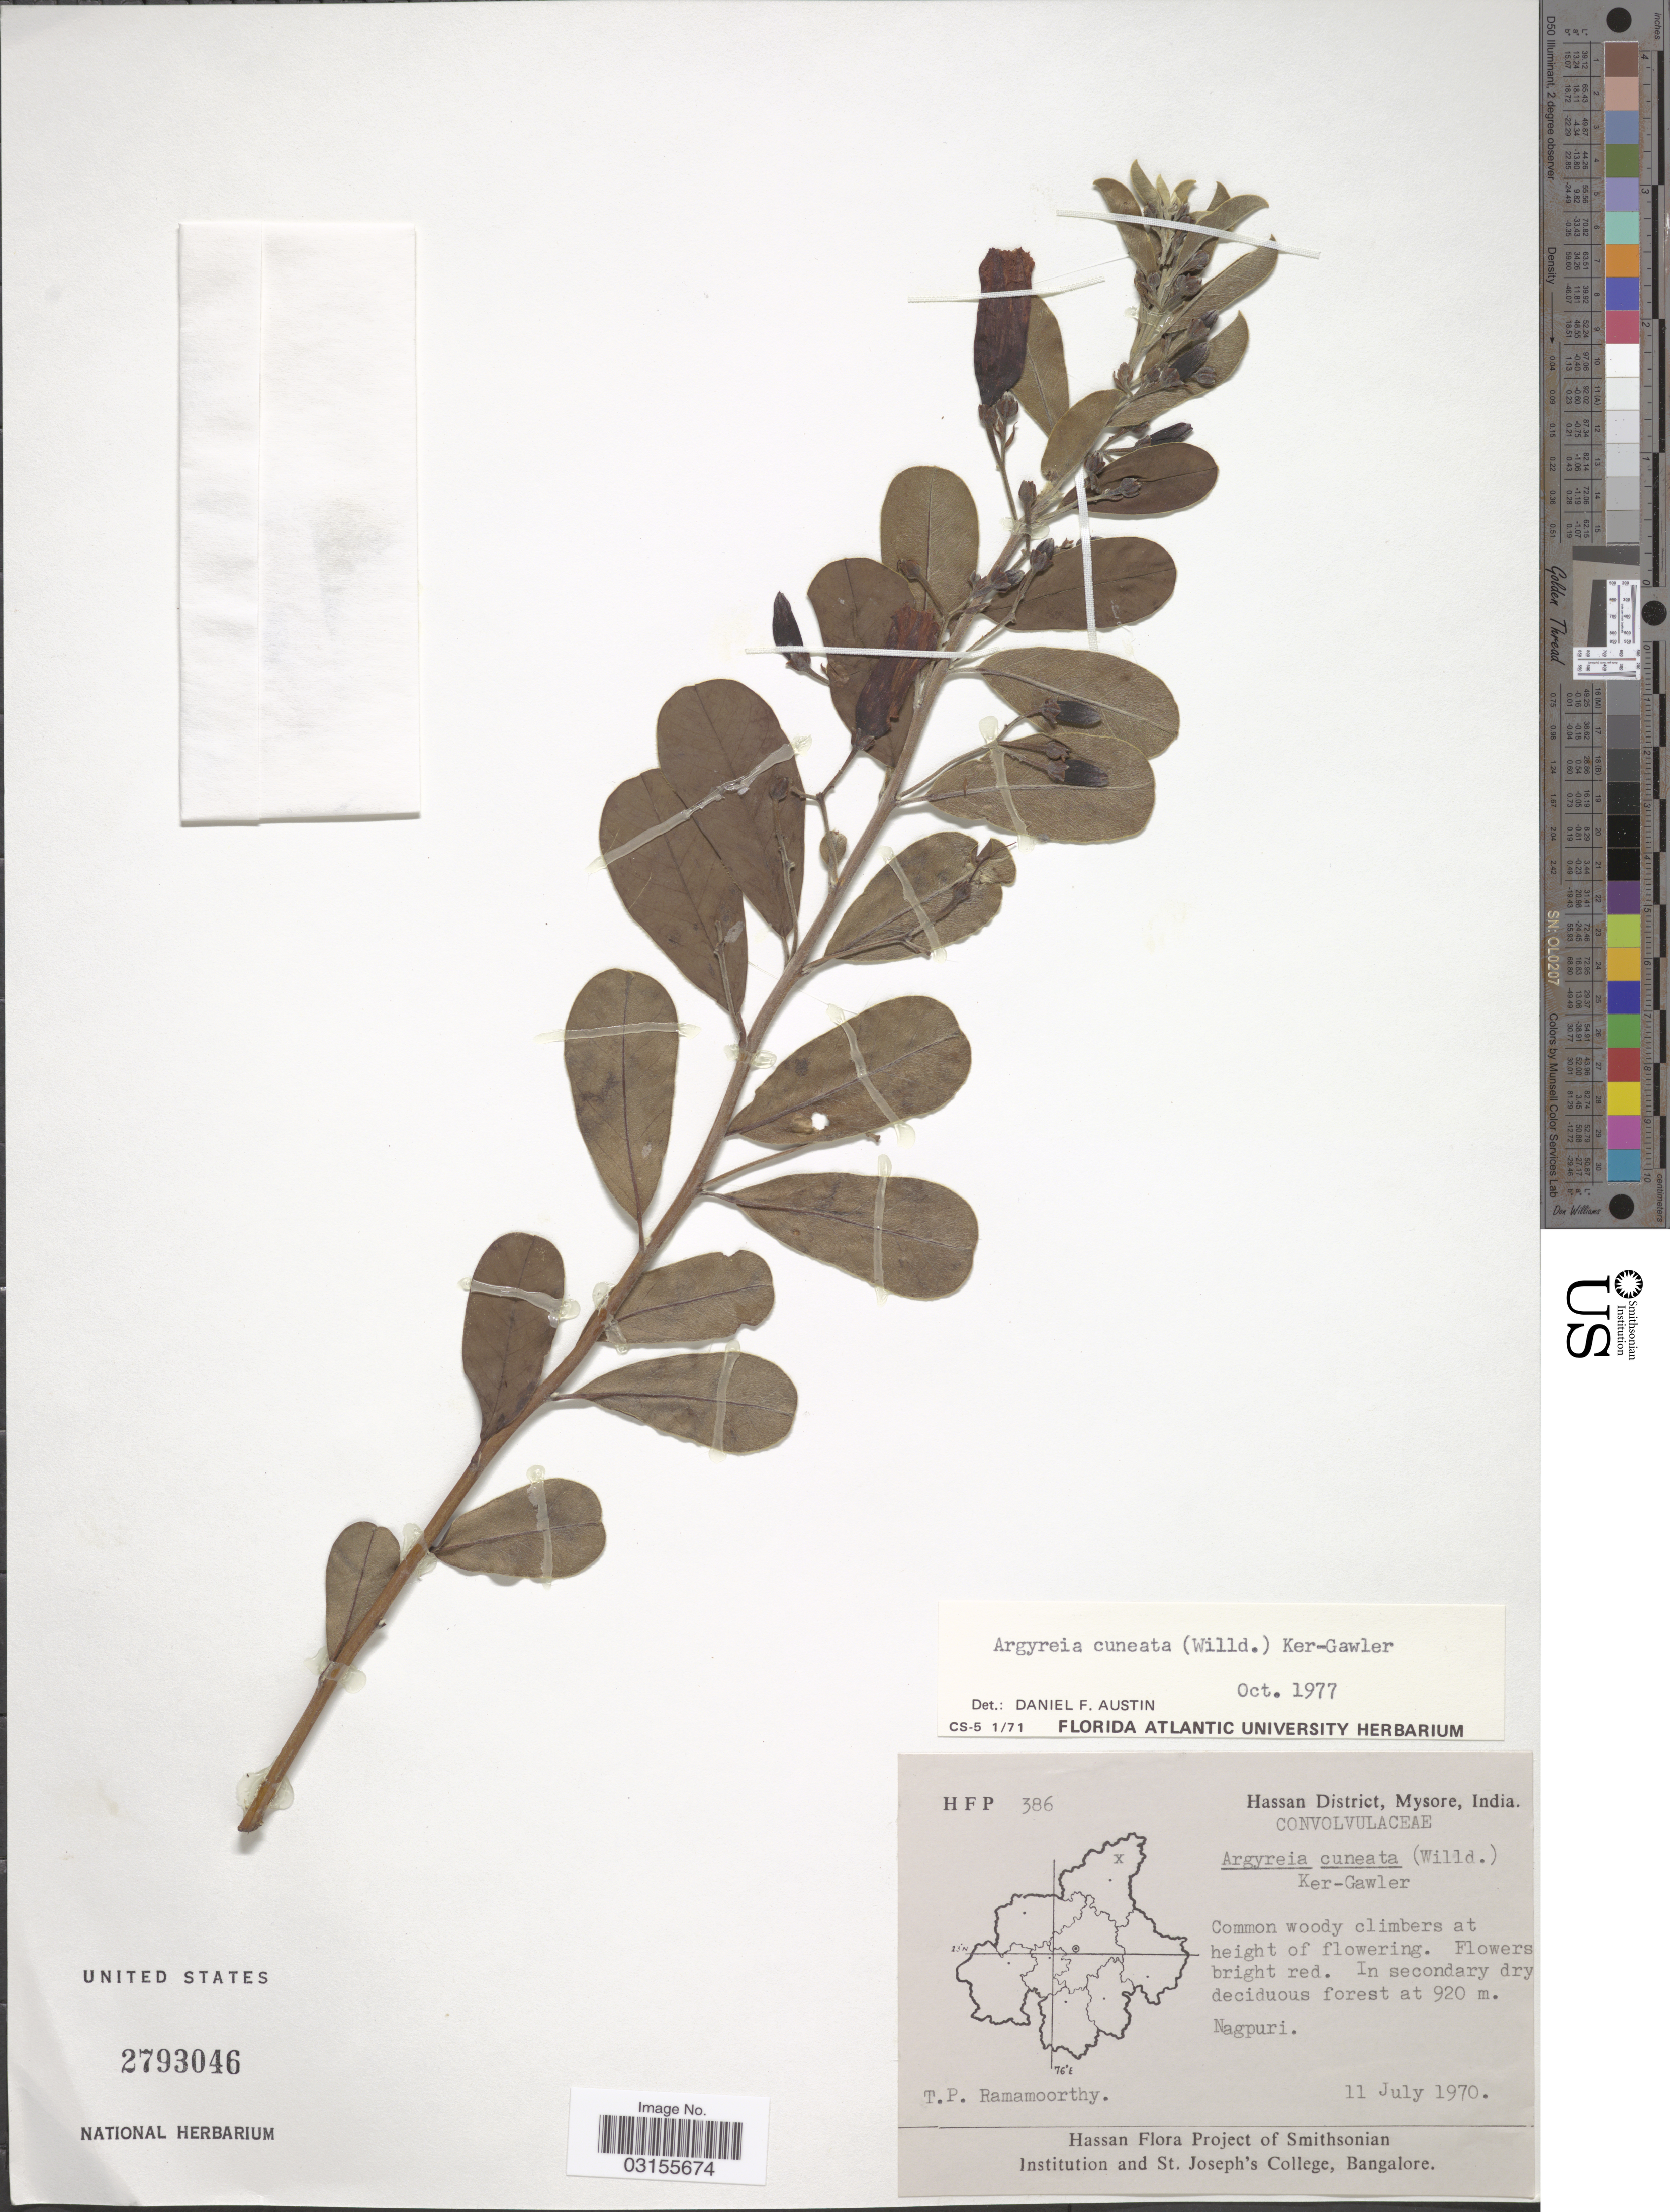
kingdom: Plantae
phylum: Tracheophyta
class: Magnoliopsida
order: Solanales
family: Convolvulaceae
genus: Argyreia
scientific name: Argyreia cuneata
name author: Choisy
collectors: T. P. Ramamoorthy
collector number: HFP 386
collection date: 1970-07-11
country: India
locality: Hassan District, Mysore. Nagpuri.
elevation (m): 920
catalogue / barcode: US 2793046